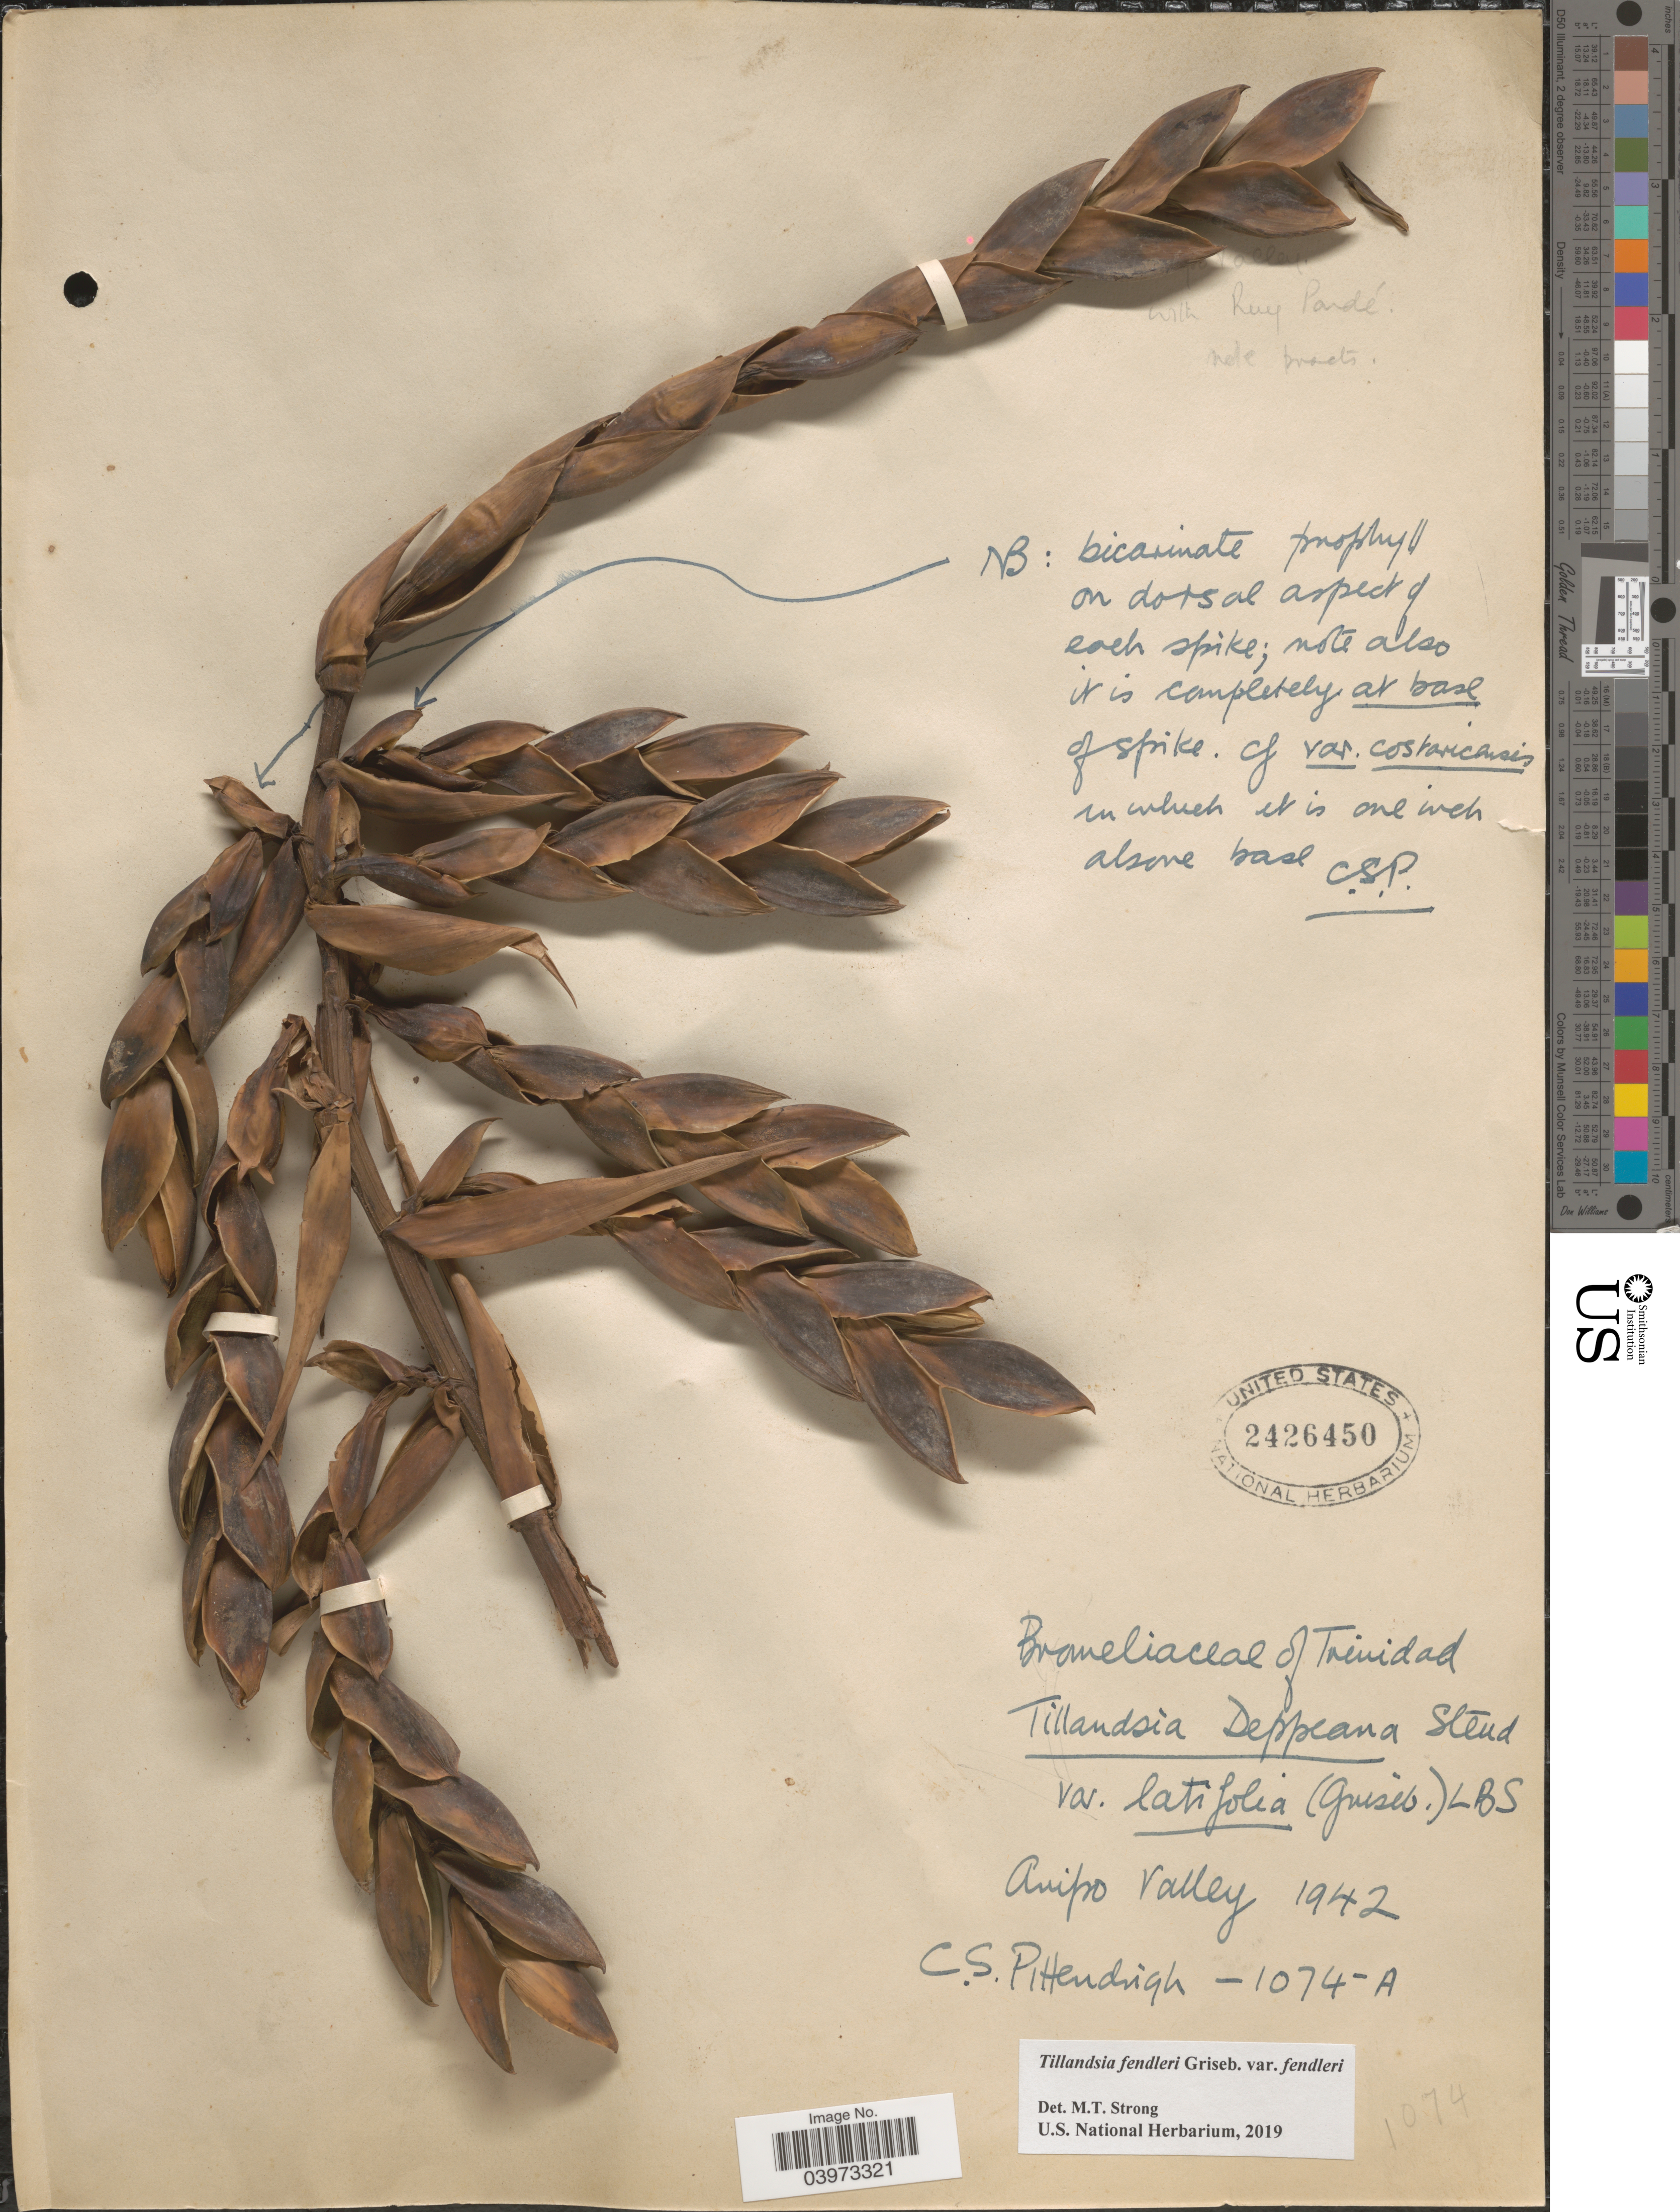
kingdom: Plantae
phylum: Tracheophyta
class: Liliopsida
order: Poales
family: Bromeliaceae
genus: Tillandsia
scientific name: Tillandsia fendleri var. fendleri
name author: Griseb.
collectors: C. Pittendrigh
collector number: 1074-A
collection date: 1942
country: Trinidad and Tobago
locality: Trinidad. Aripo Valley.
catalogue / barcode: US 2426450